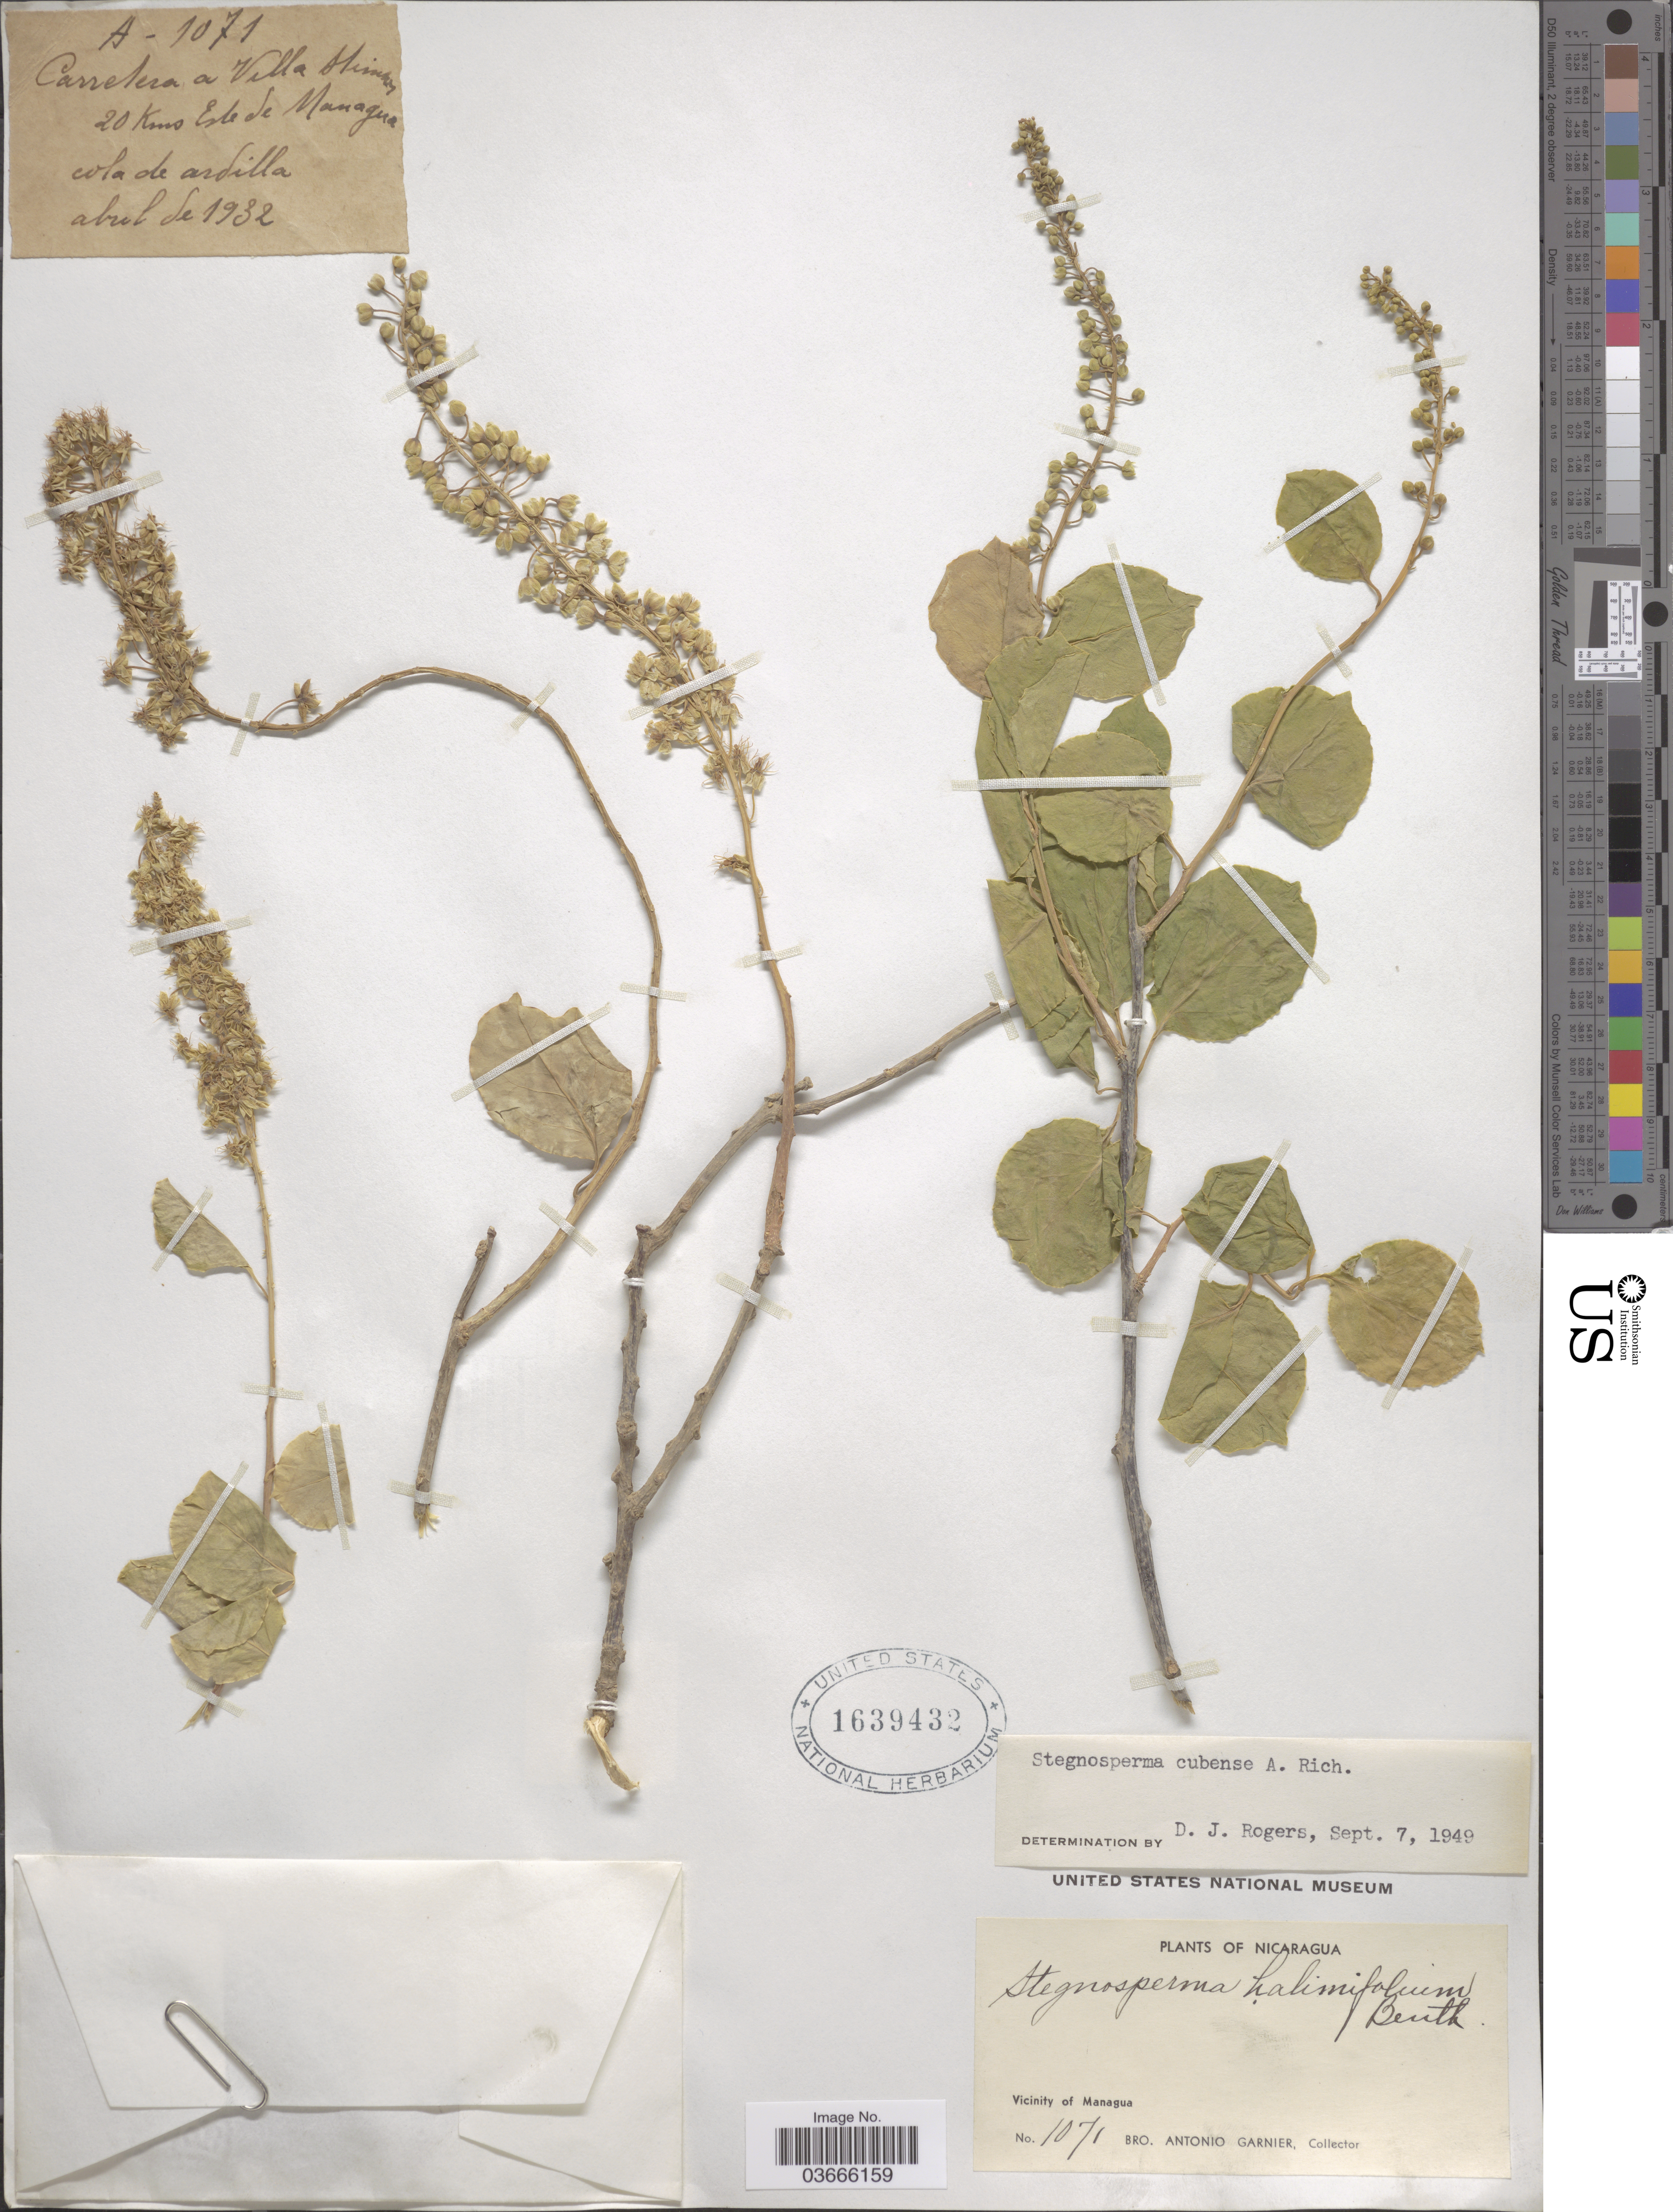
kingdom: Plantae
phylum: Tracheophyta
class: Magnoliopsida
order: Caryophyllales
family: Stegnospermataceae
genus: Stegnosperma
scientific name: Stegnosperma cubense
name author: A. Rich.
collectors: Bro. A. Garnier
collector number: A-1071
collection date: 1932-04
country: Nicaragua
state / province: Managua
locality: Vicinity of Managua. Carretera a Villa Himber 20 Kms Este de Managua.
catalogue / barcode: US 1639432